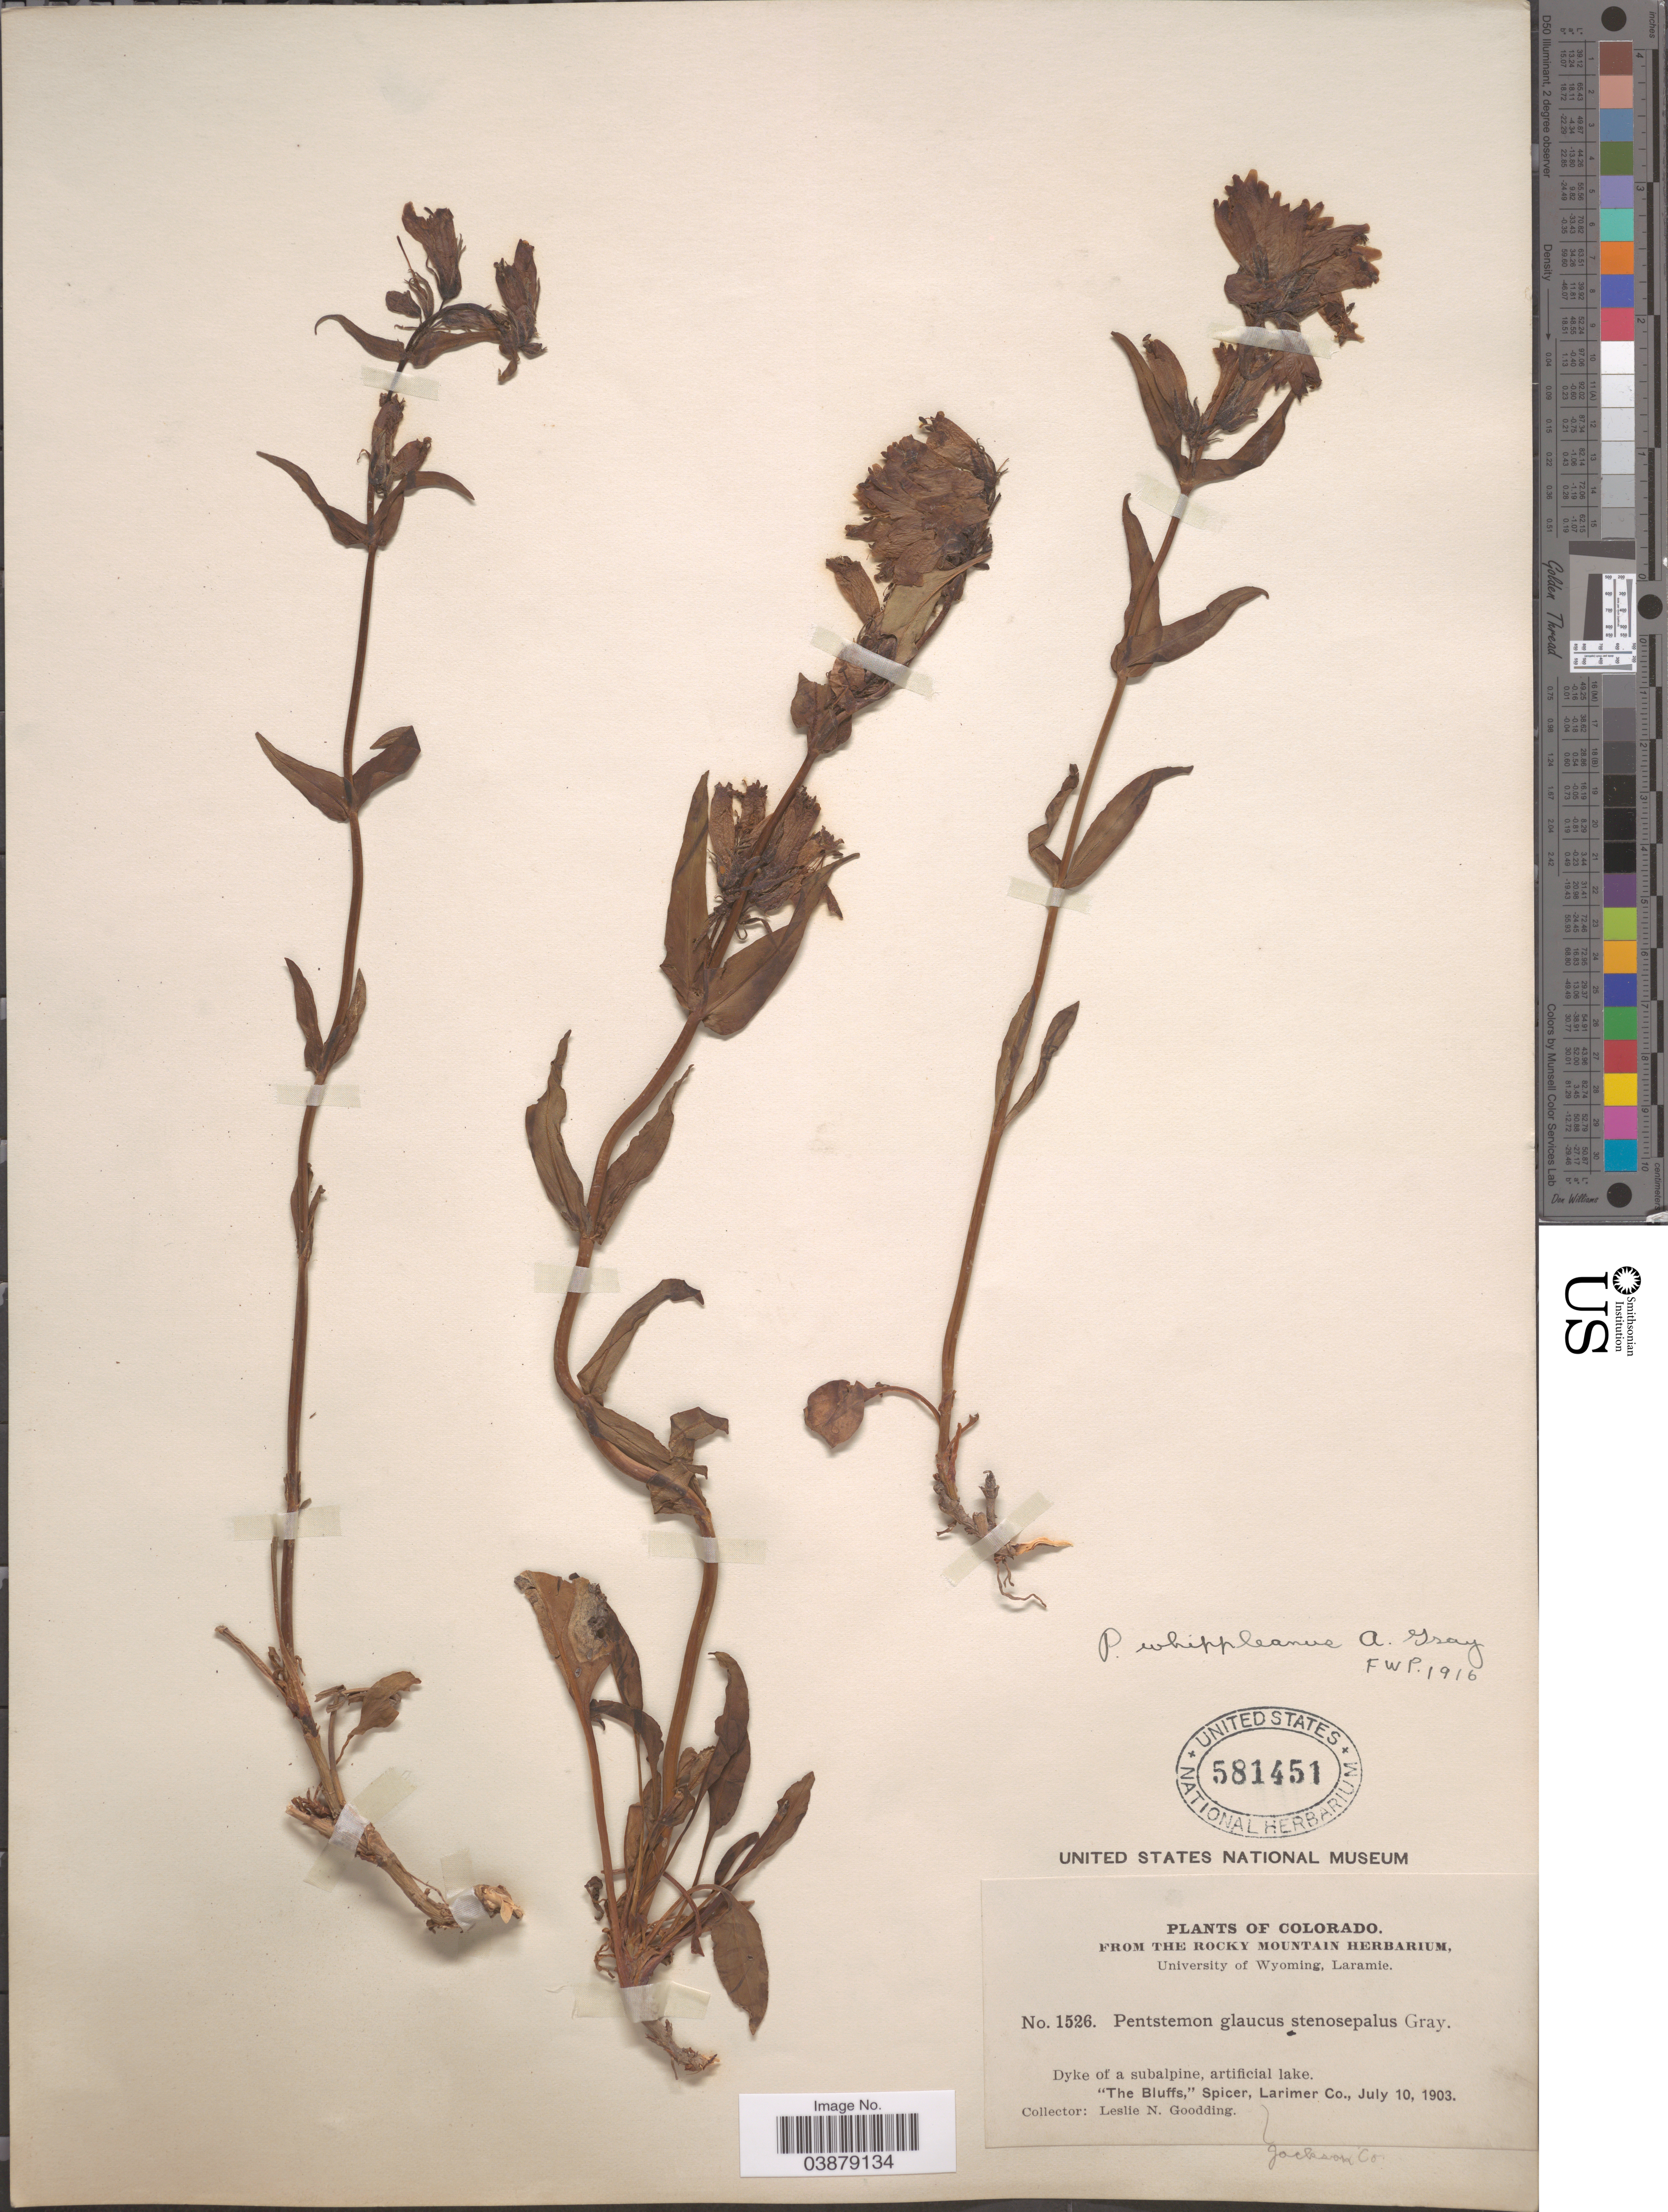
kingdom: Plantae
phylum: Tracheophyta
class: Magnoliopsida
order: Lamiales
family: Plantaginaceae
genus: Penstemon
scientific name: Penstemon whippleanus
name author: A. Gray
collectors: L. N. Goodding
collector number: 1526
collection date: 1903-07-10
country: United States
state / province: Colorado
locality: Dyke of a subalpine, artificial lake. 'The Bluffs,' Spicer, Larimer Co., Jackson Co.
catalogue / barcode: US 581451